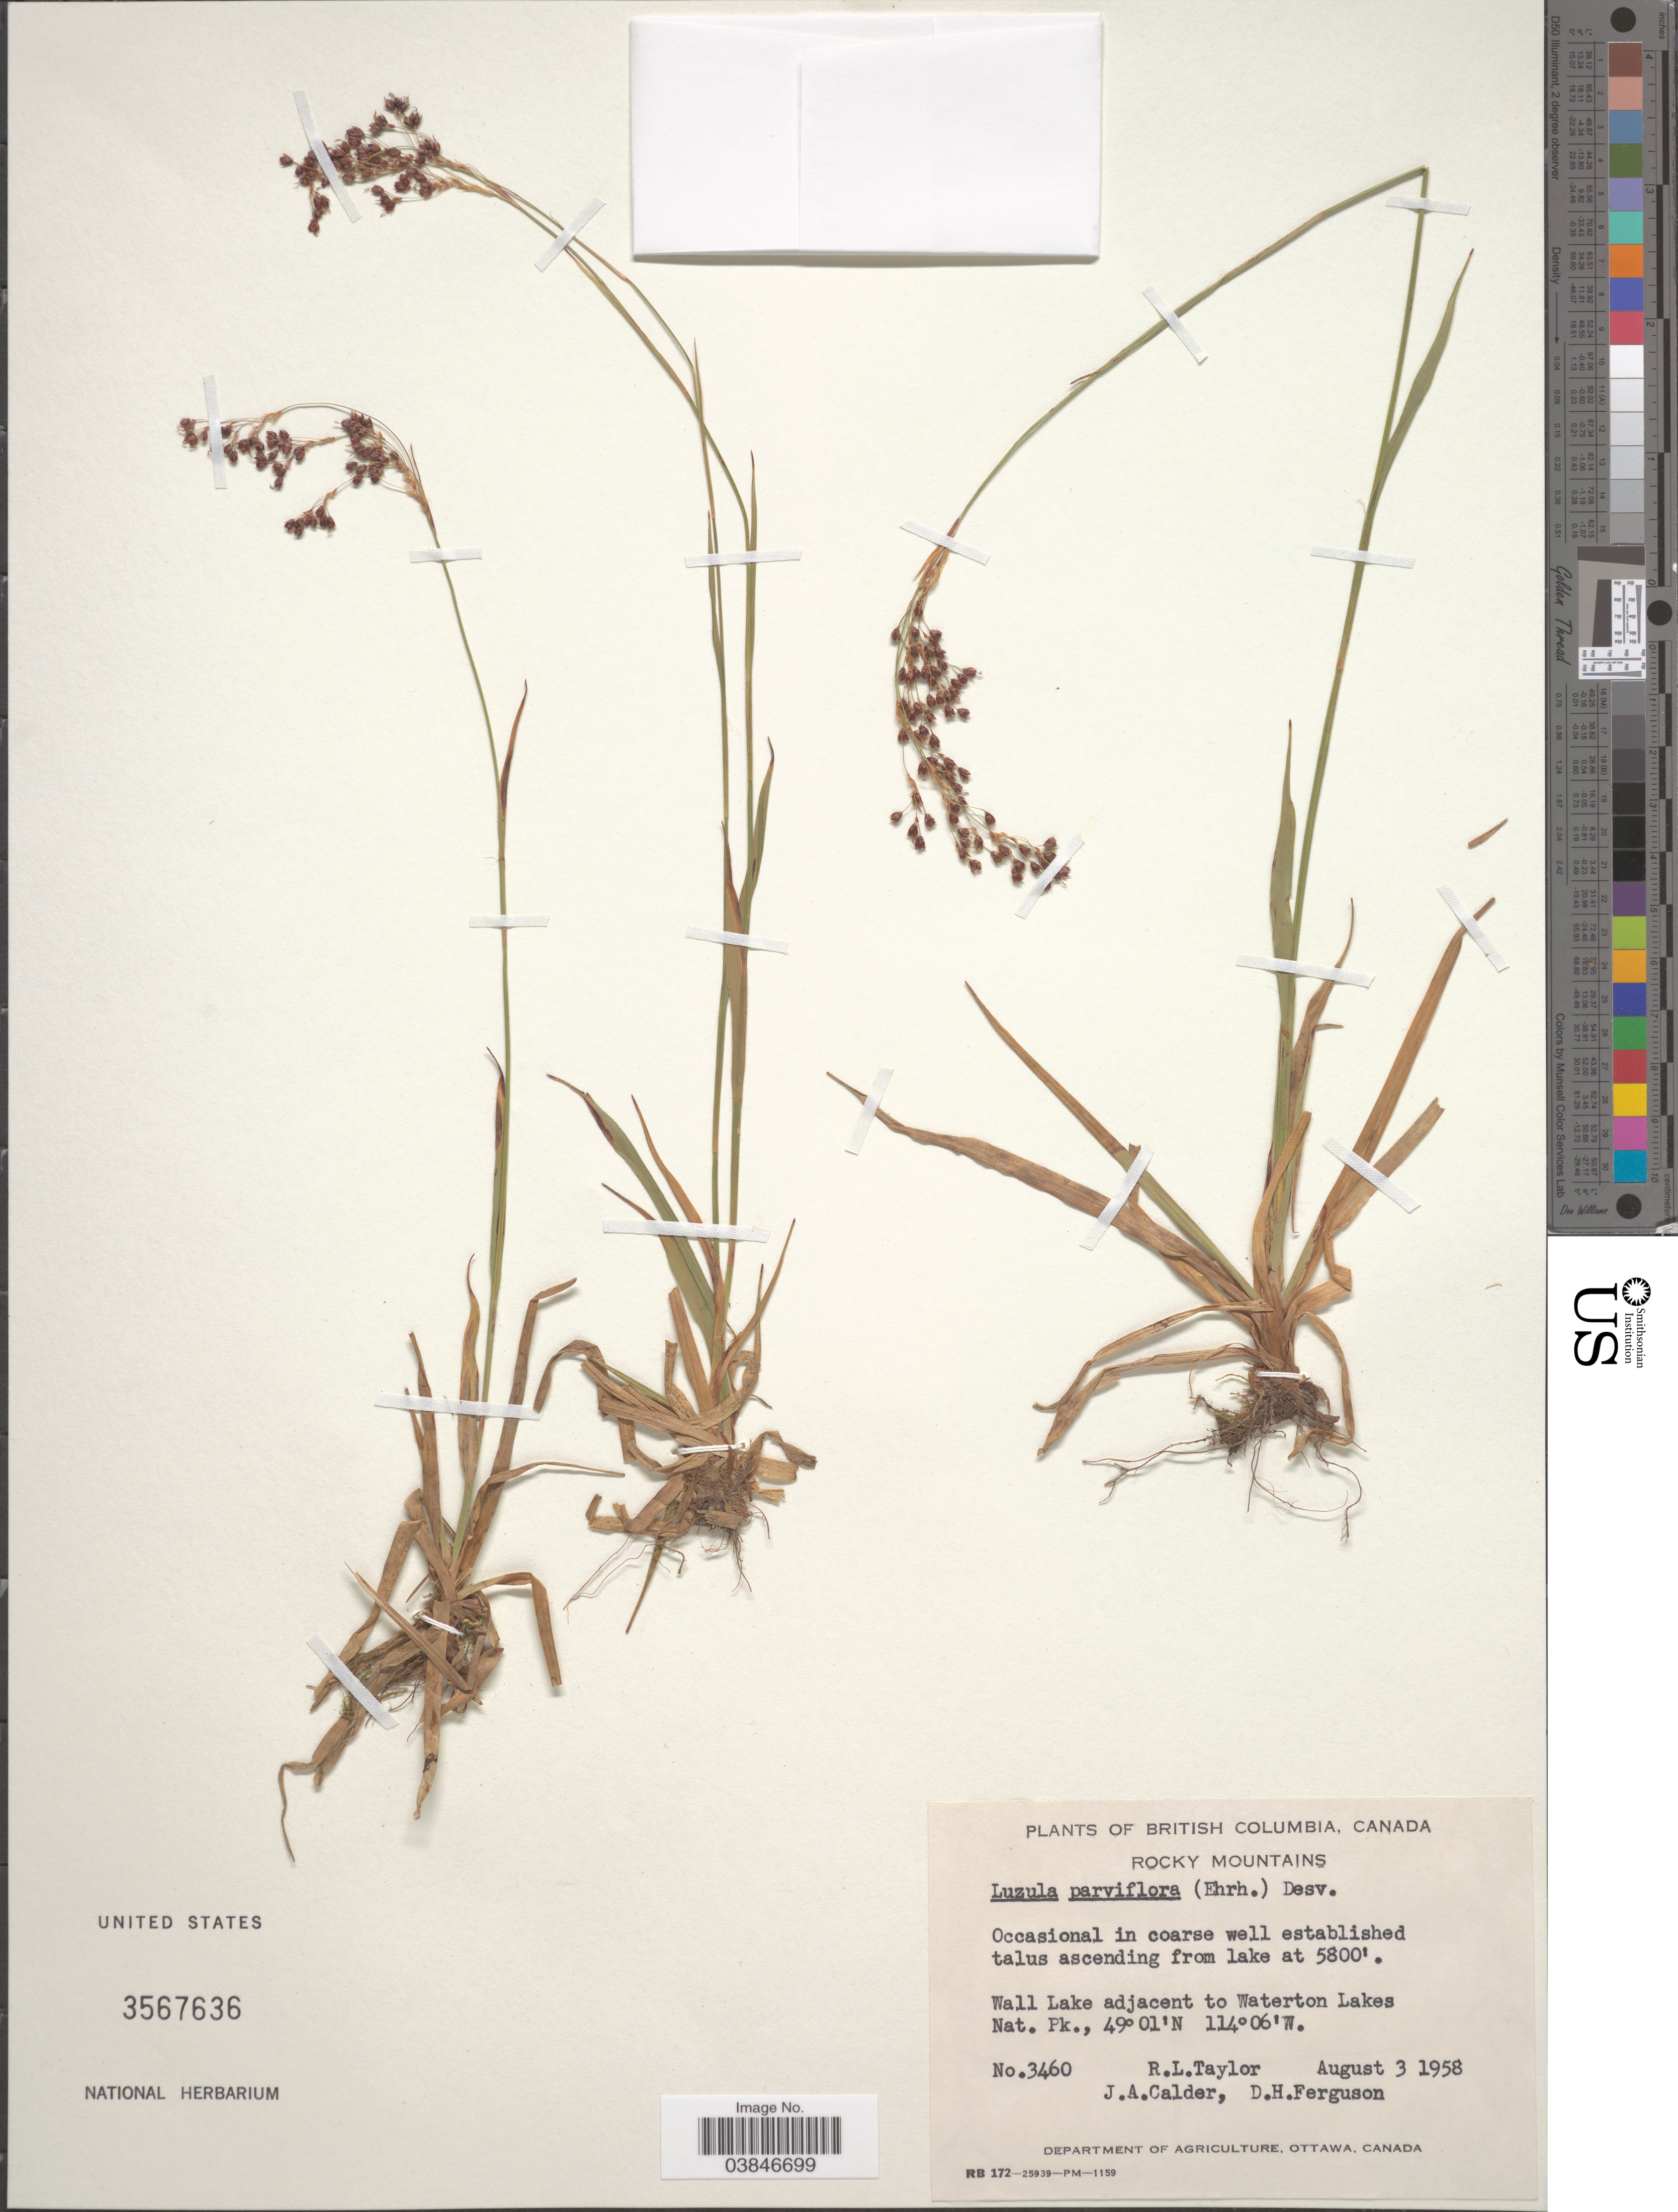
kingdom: Plantae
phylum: Tracheophyta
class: Liliopsida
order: Poales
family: Juncaceae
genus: Luzula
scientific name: Luzula parviflora subsp. parviflora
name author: (Ehrh.) Desv.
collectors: R. Taylor, J. A. Calder & D. Ferguson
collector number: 3460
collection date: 1958-08-03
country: Canada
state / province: British Columbia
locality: Rocky Mountains. Wall Lake adjacent to Waterton Lakes Nat. Pk.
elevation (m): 1768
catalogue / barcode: US 3567636